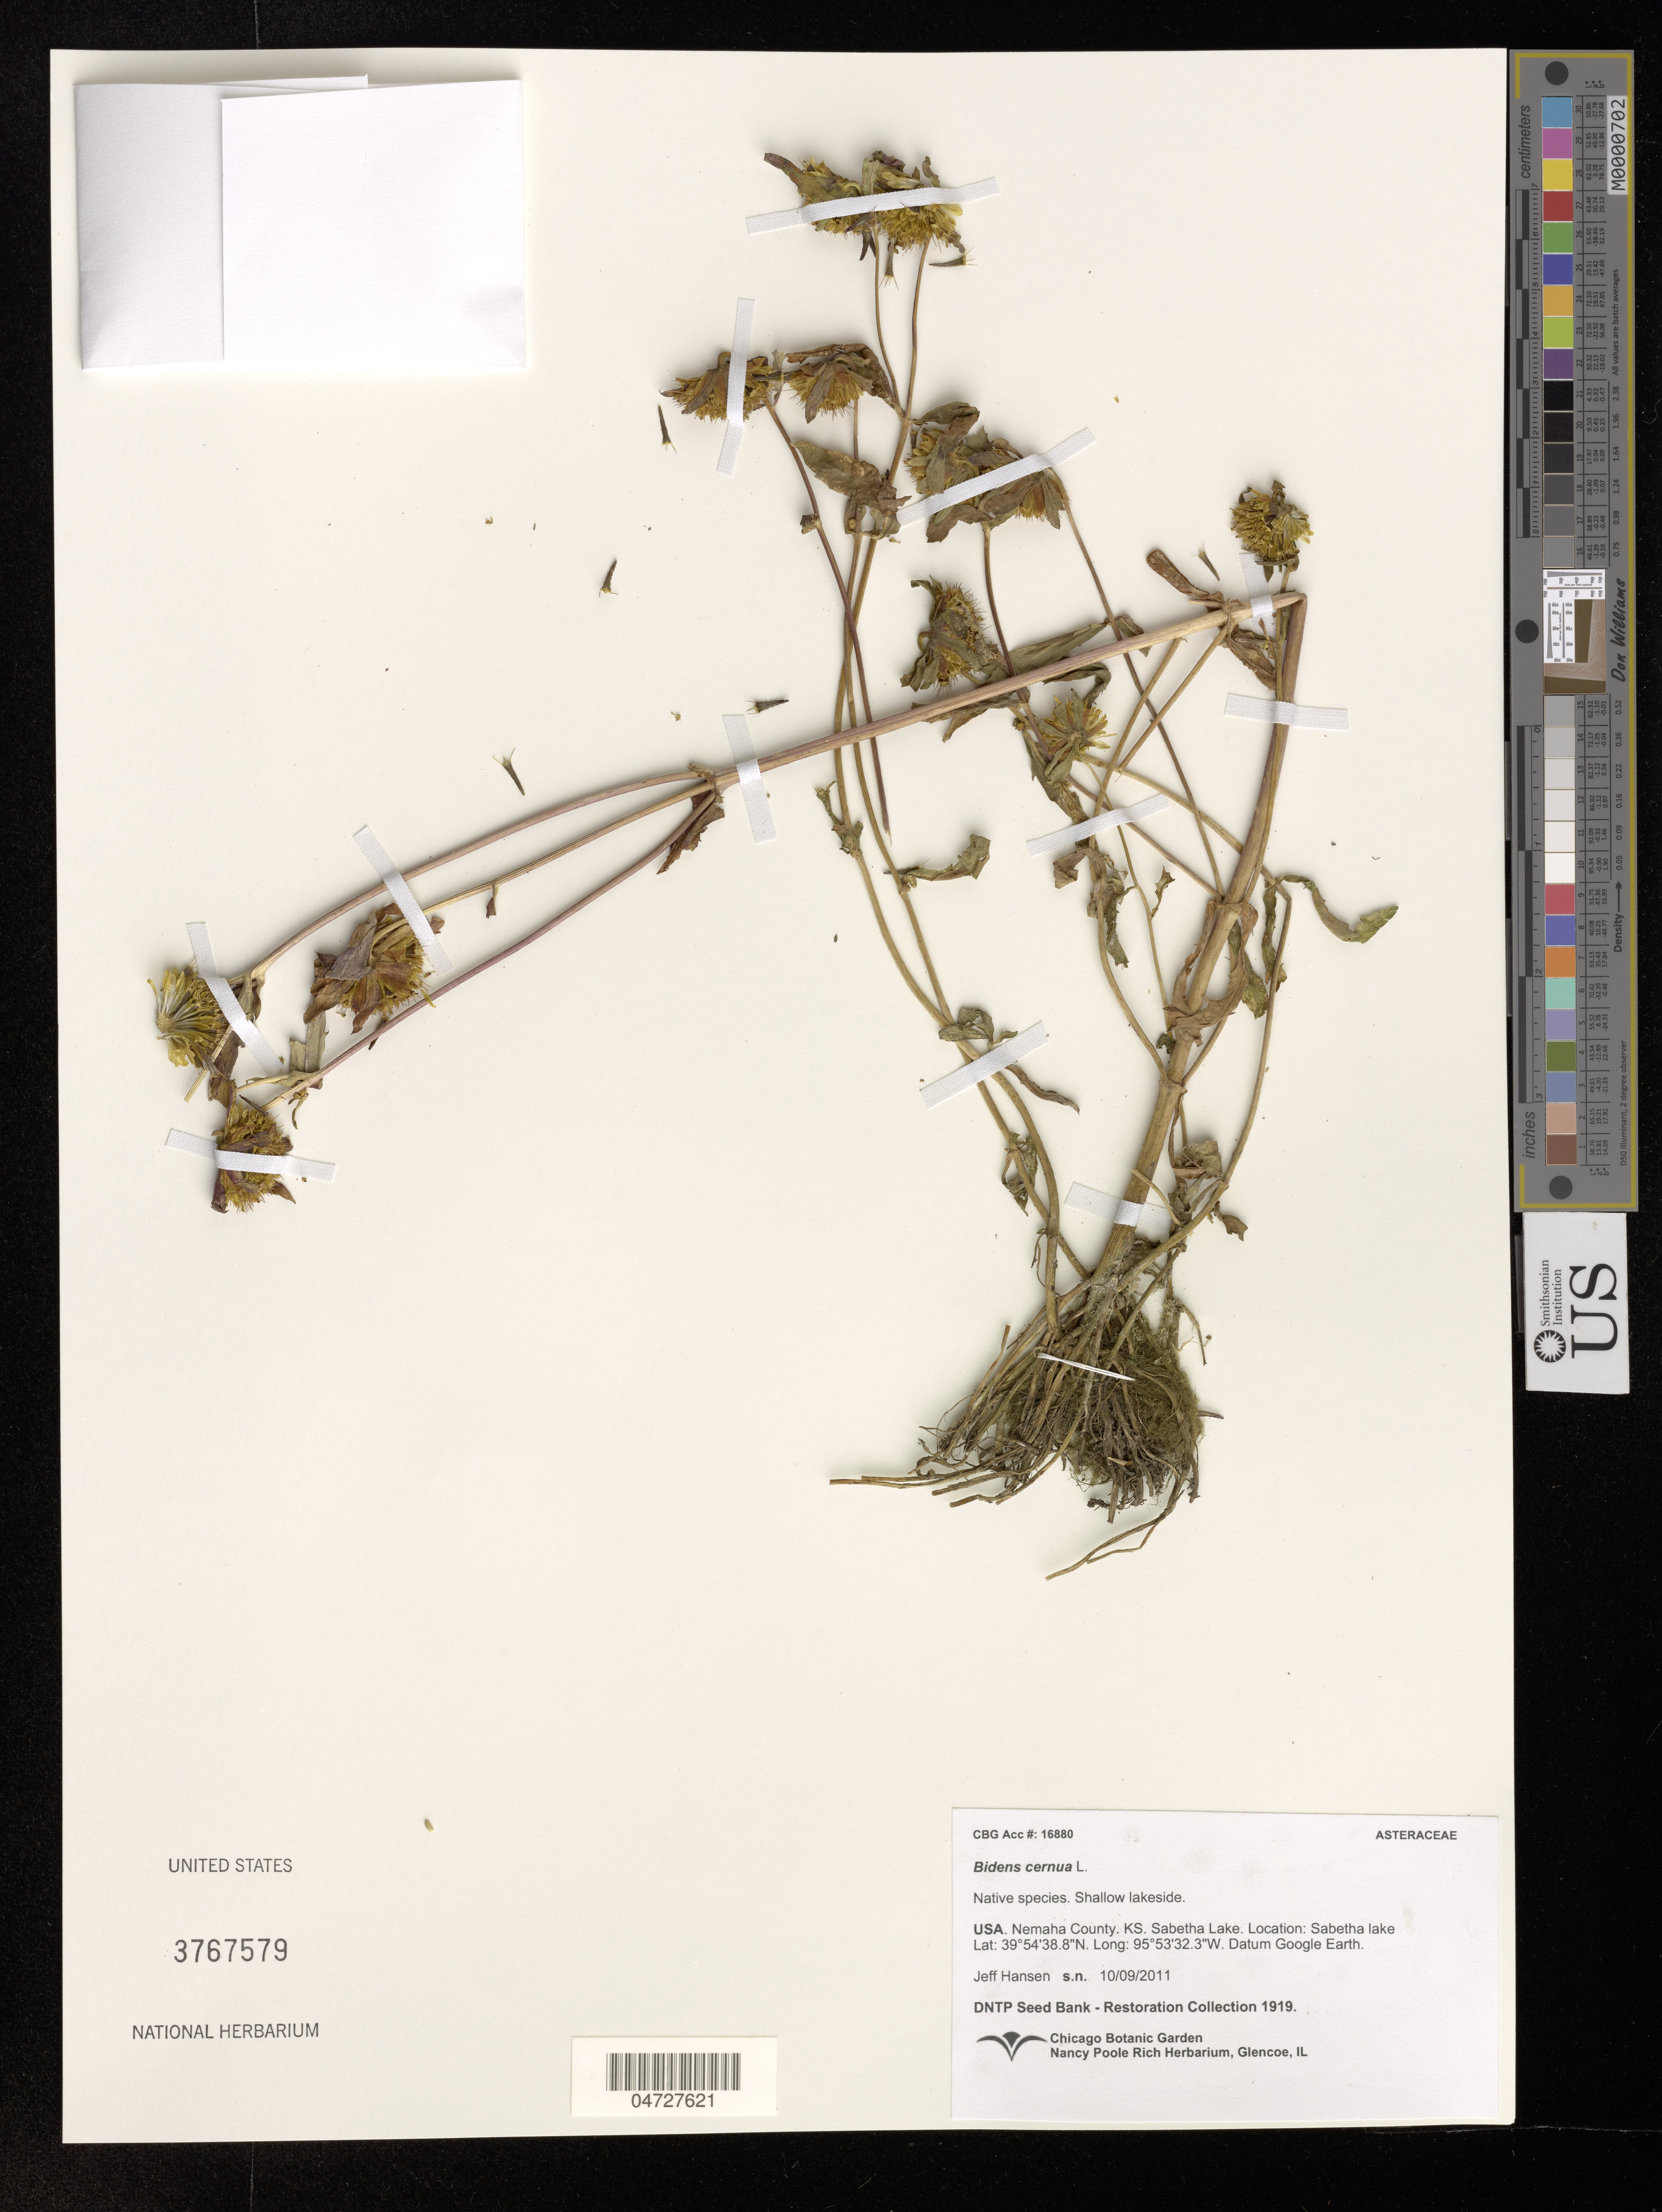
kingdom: Plantae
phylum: Tracheophyta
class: Magnoliopsida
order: Asterales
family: Asteraceae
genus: Bidens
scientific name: Bidens cernua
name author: L.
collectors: J. Hansen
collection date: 2011-09-10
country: United States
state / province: Kansas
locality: Nemaha County. Sabetha lake.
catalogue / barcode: US 3767579